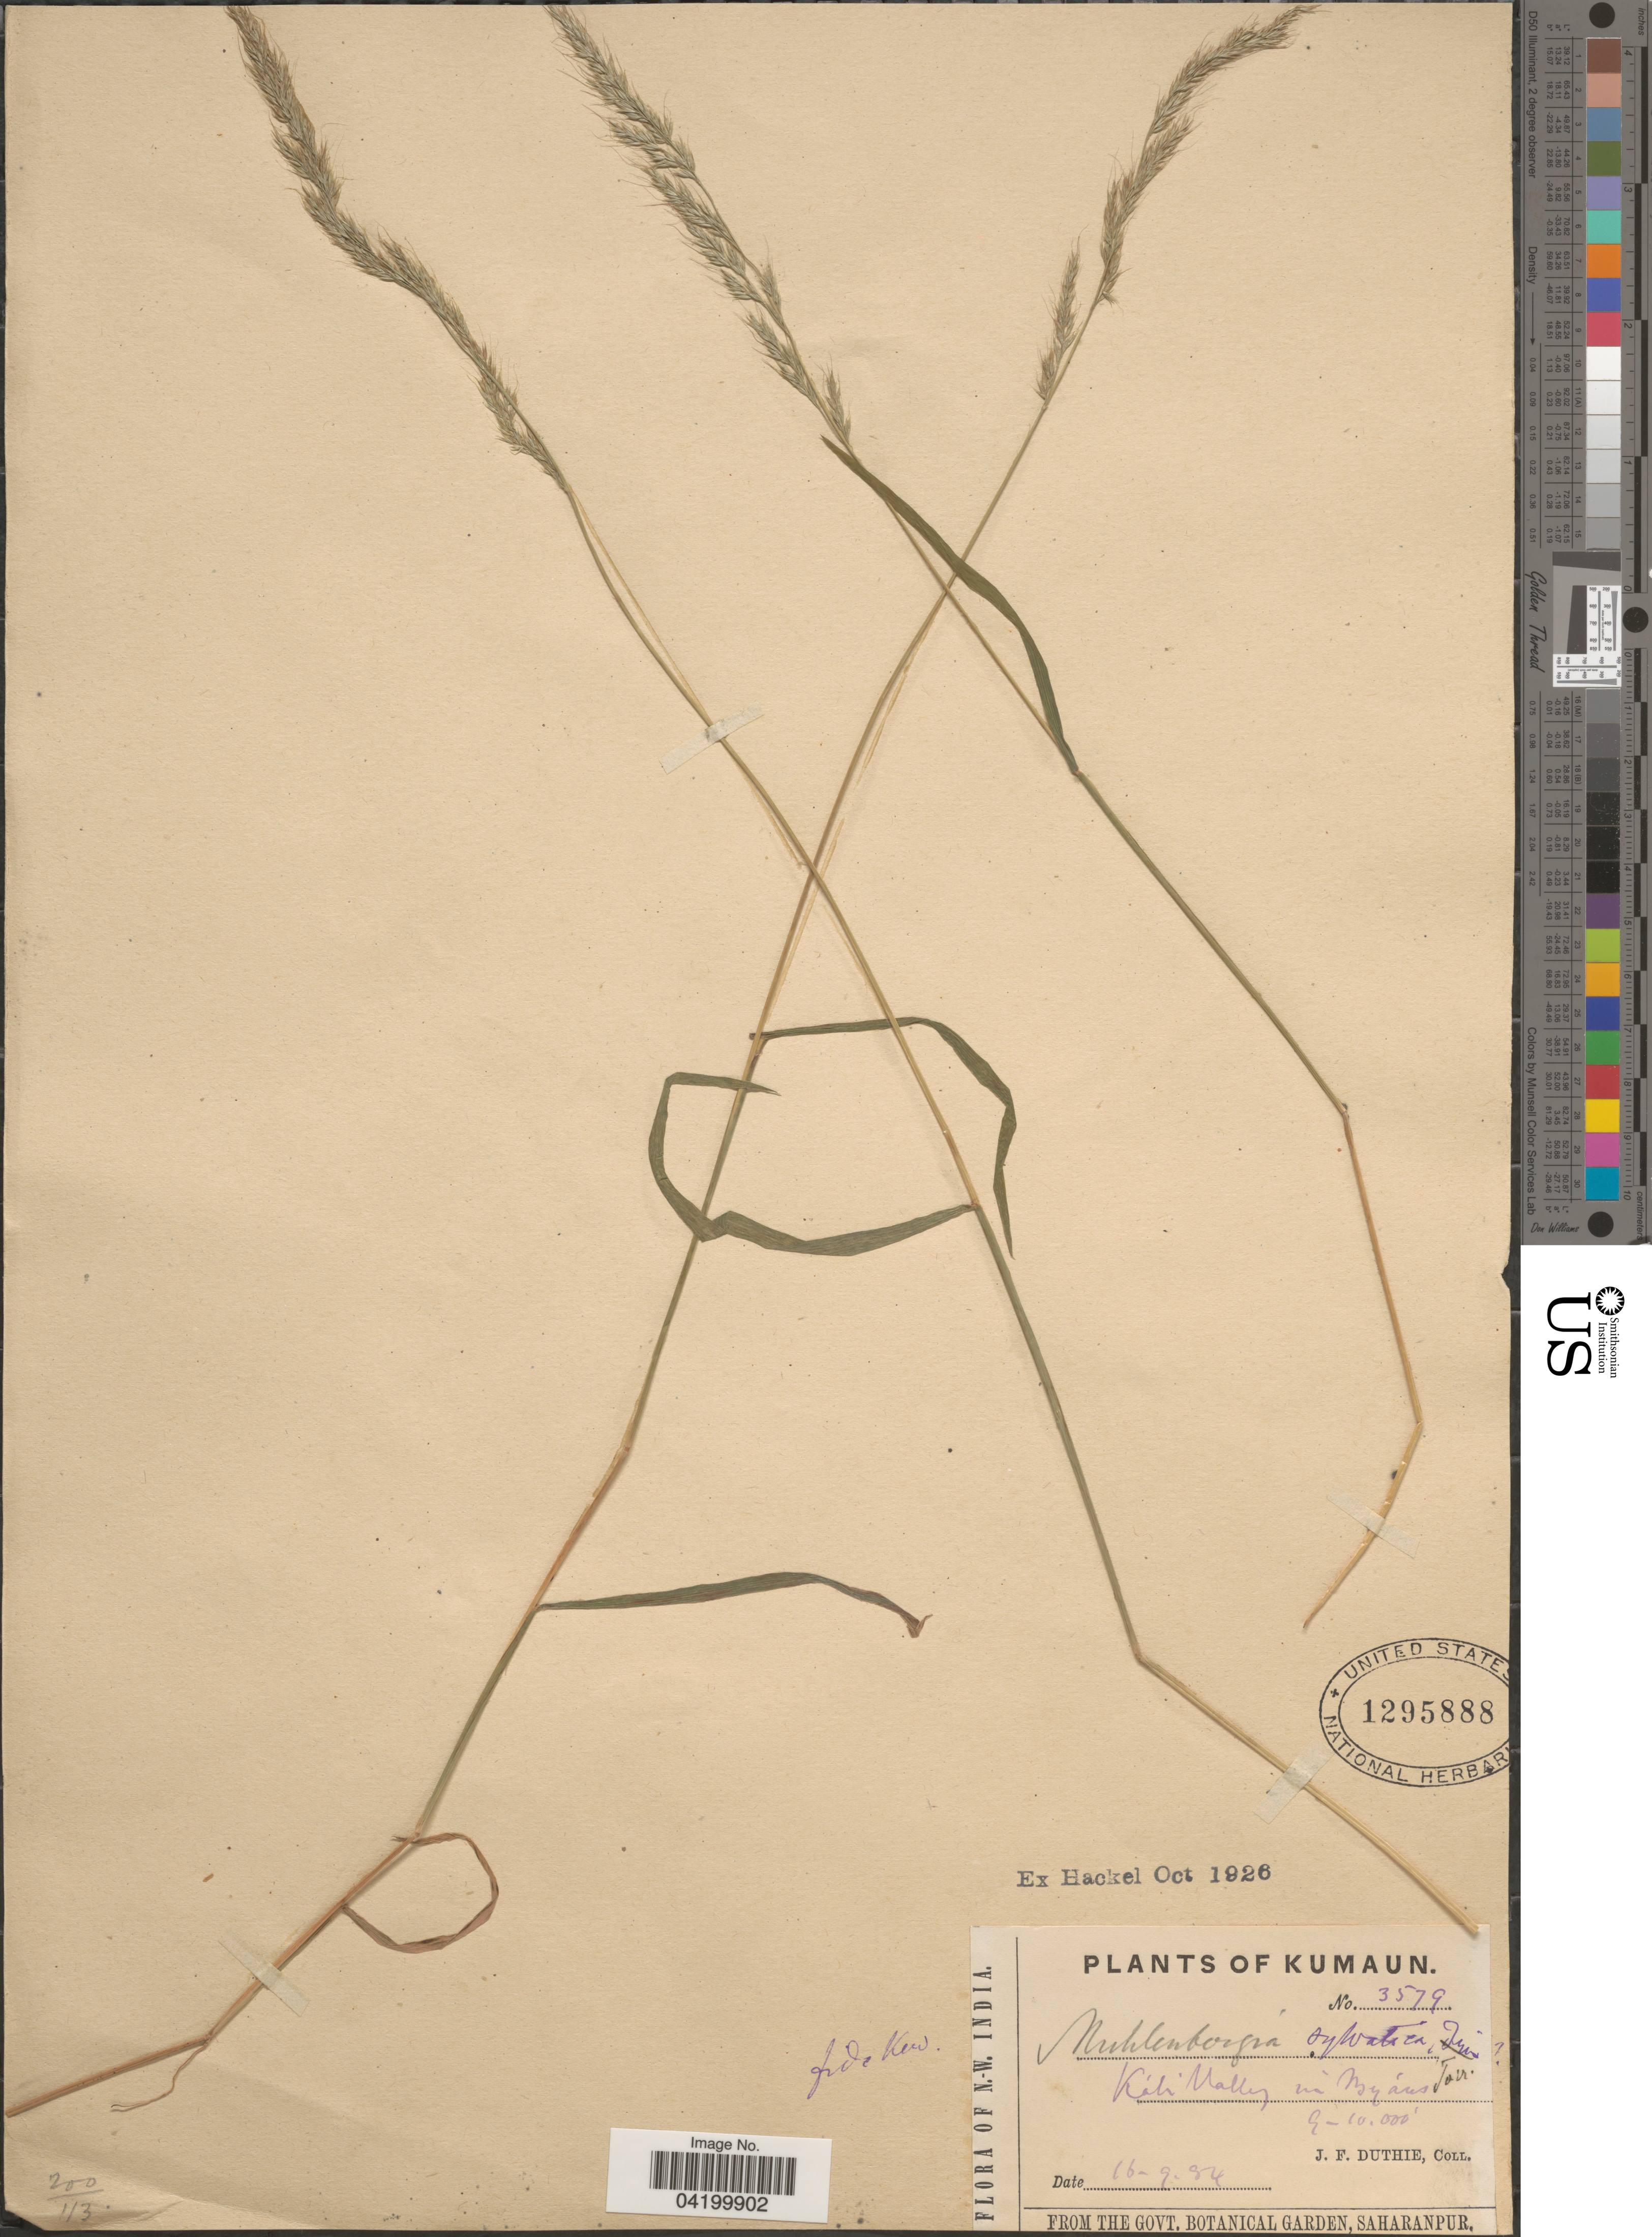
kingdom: Plantae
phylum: Tracheophyta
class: Liliopsida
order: Poales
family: Poaceae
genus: Muhlenbergia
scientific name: Muhlenbergia duthieana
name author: Hack.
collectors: J. F. Duthie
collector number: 3579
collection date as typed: Transcribed d/m/y: 16/9/84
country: India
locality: N.-W. India. Kumaun. Kibi Valley in Myans [interpreted].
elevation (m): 2743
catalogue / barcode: US 1295888